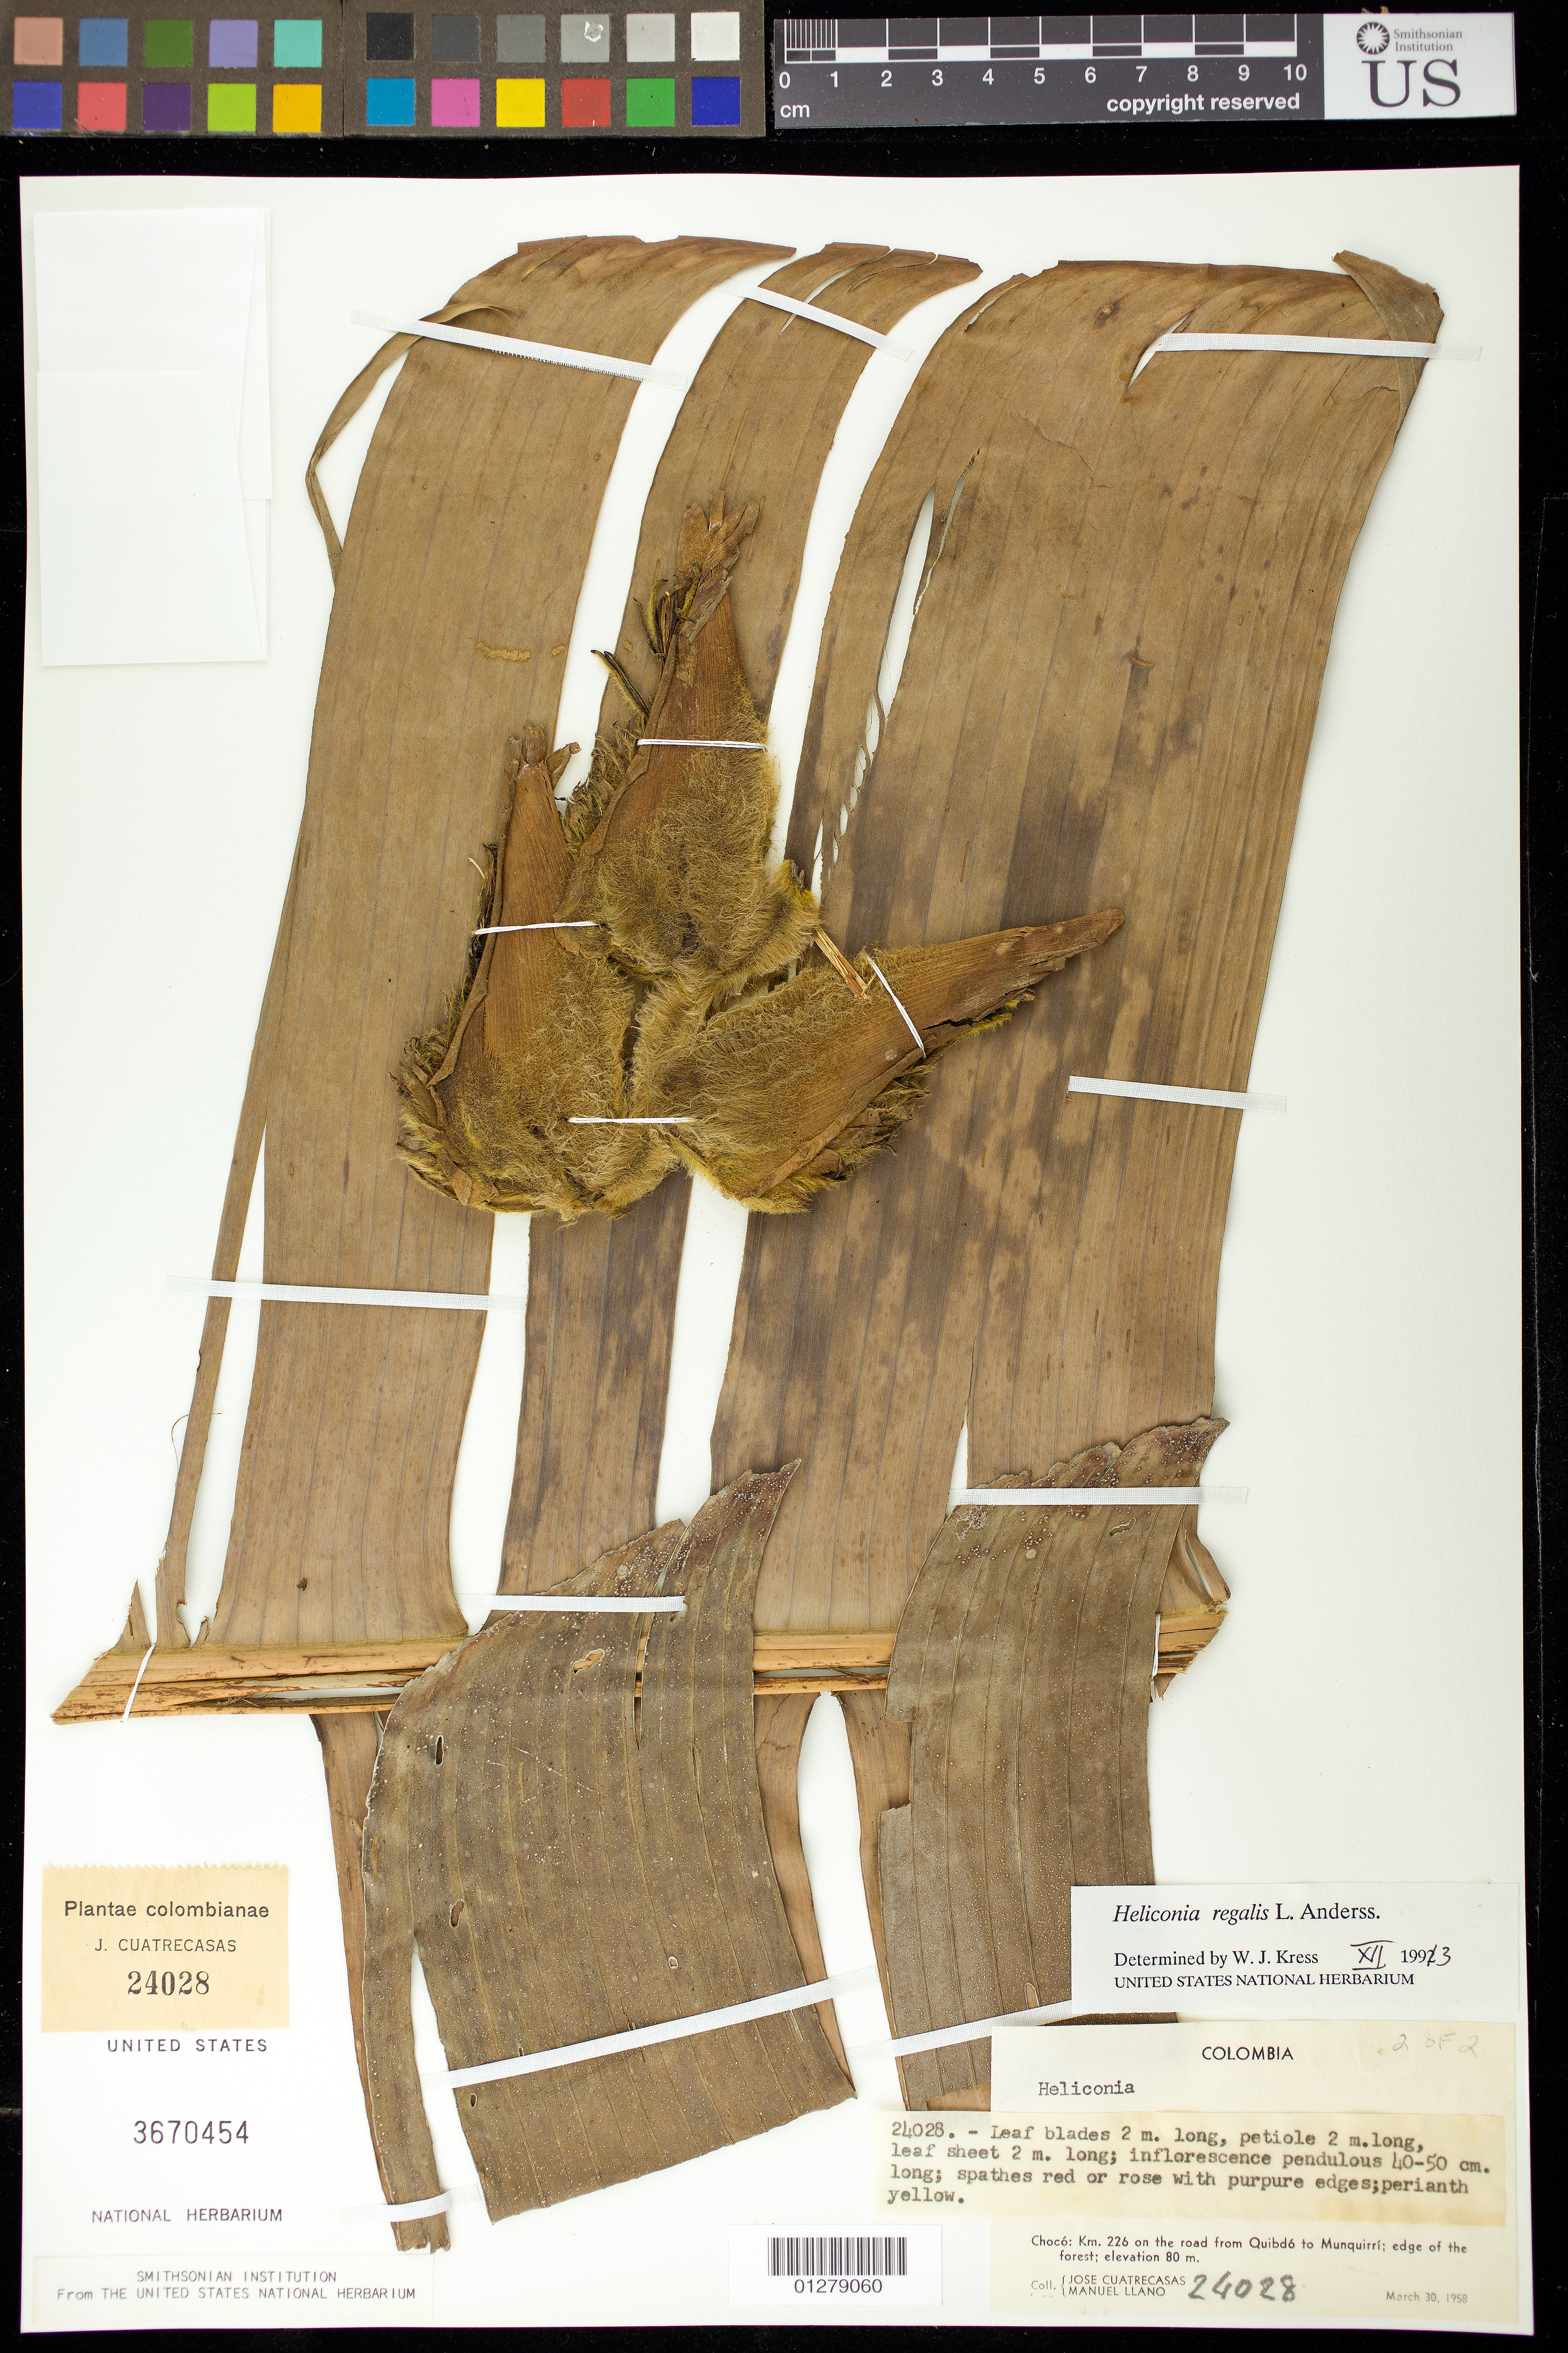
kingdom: Plantae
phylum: Tracheophyta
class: Liliopsida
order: Zingiberales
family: Heliconiaceae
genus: Heliconia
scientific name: Heliconia regalis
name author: L. Andersson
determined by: Kress, W. J., (US), Smithsonian Institution - National Museum of Natural History (UNITED STATES)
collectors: J. Cuatrecasas & M. d. Llano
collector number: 24028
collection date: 1958-03-30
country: Colombia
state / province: Choco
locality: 226km. On the road from Quibdo to Munquirri.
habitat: Edge of forest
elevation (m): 80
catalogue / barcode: US 3670454